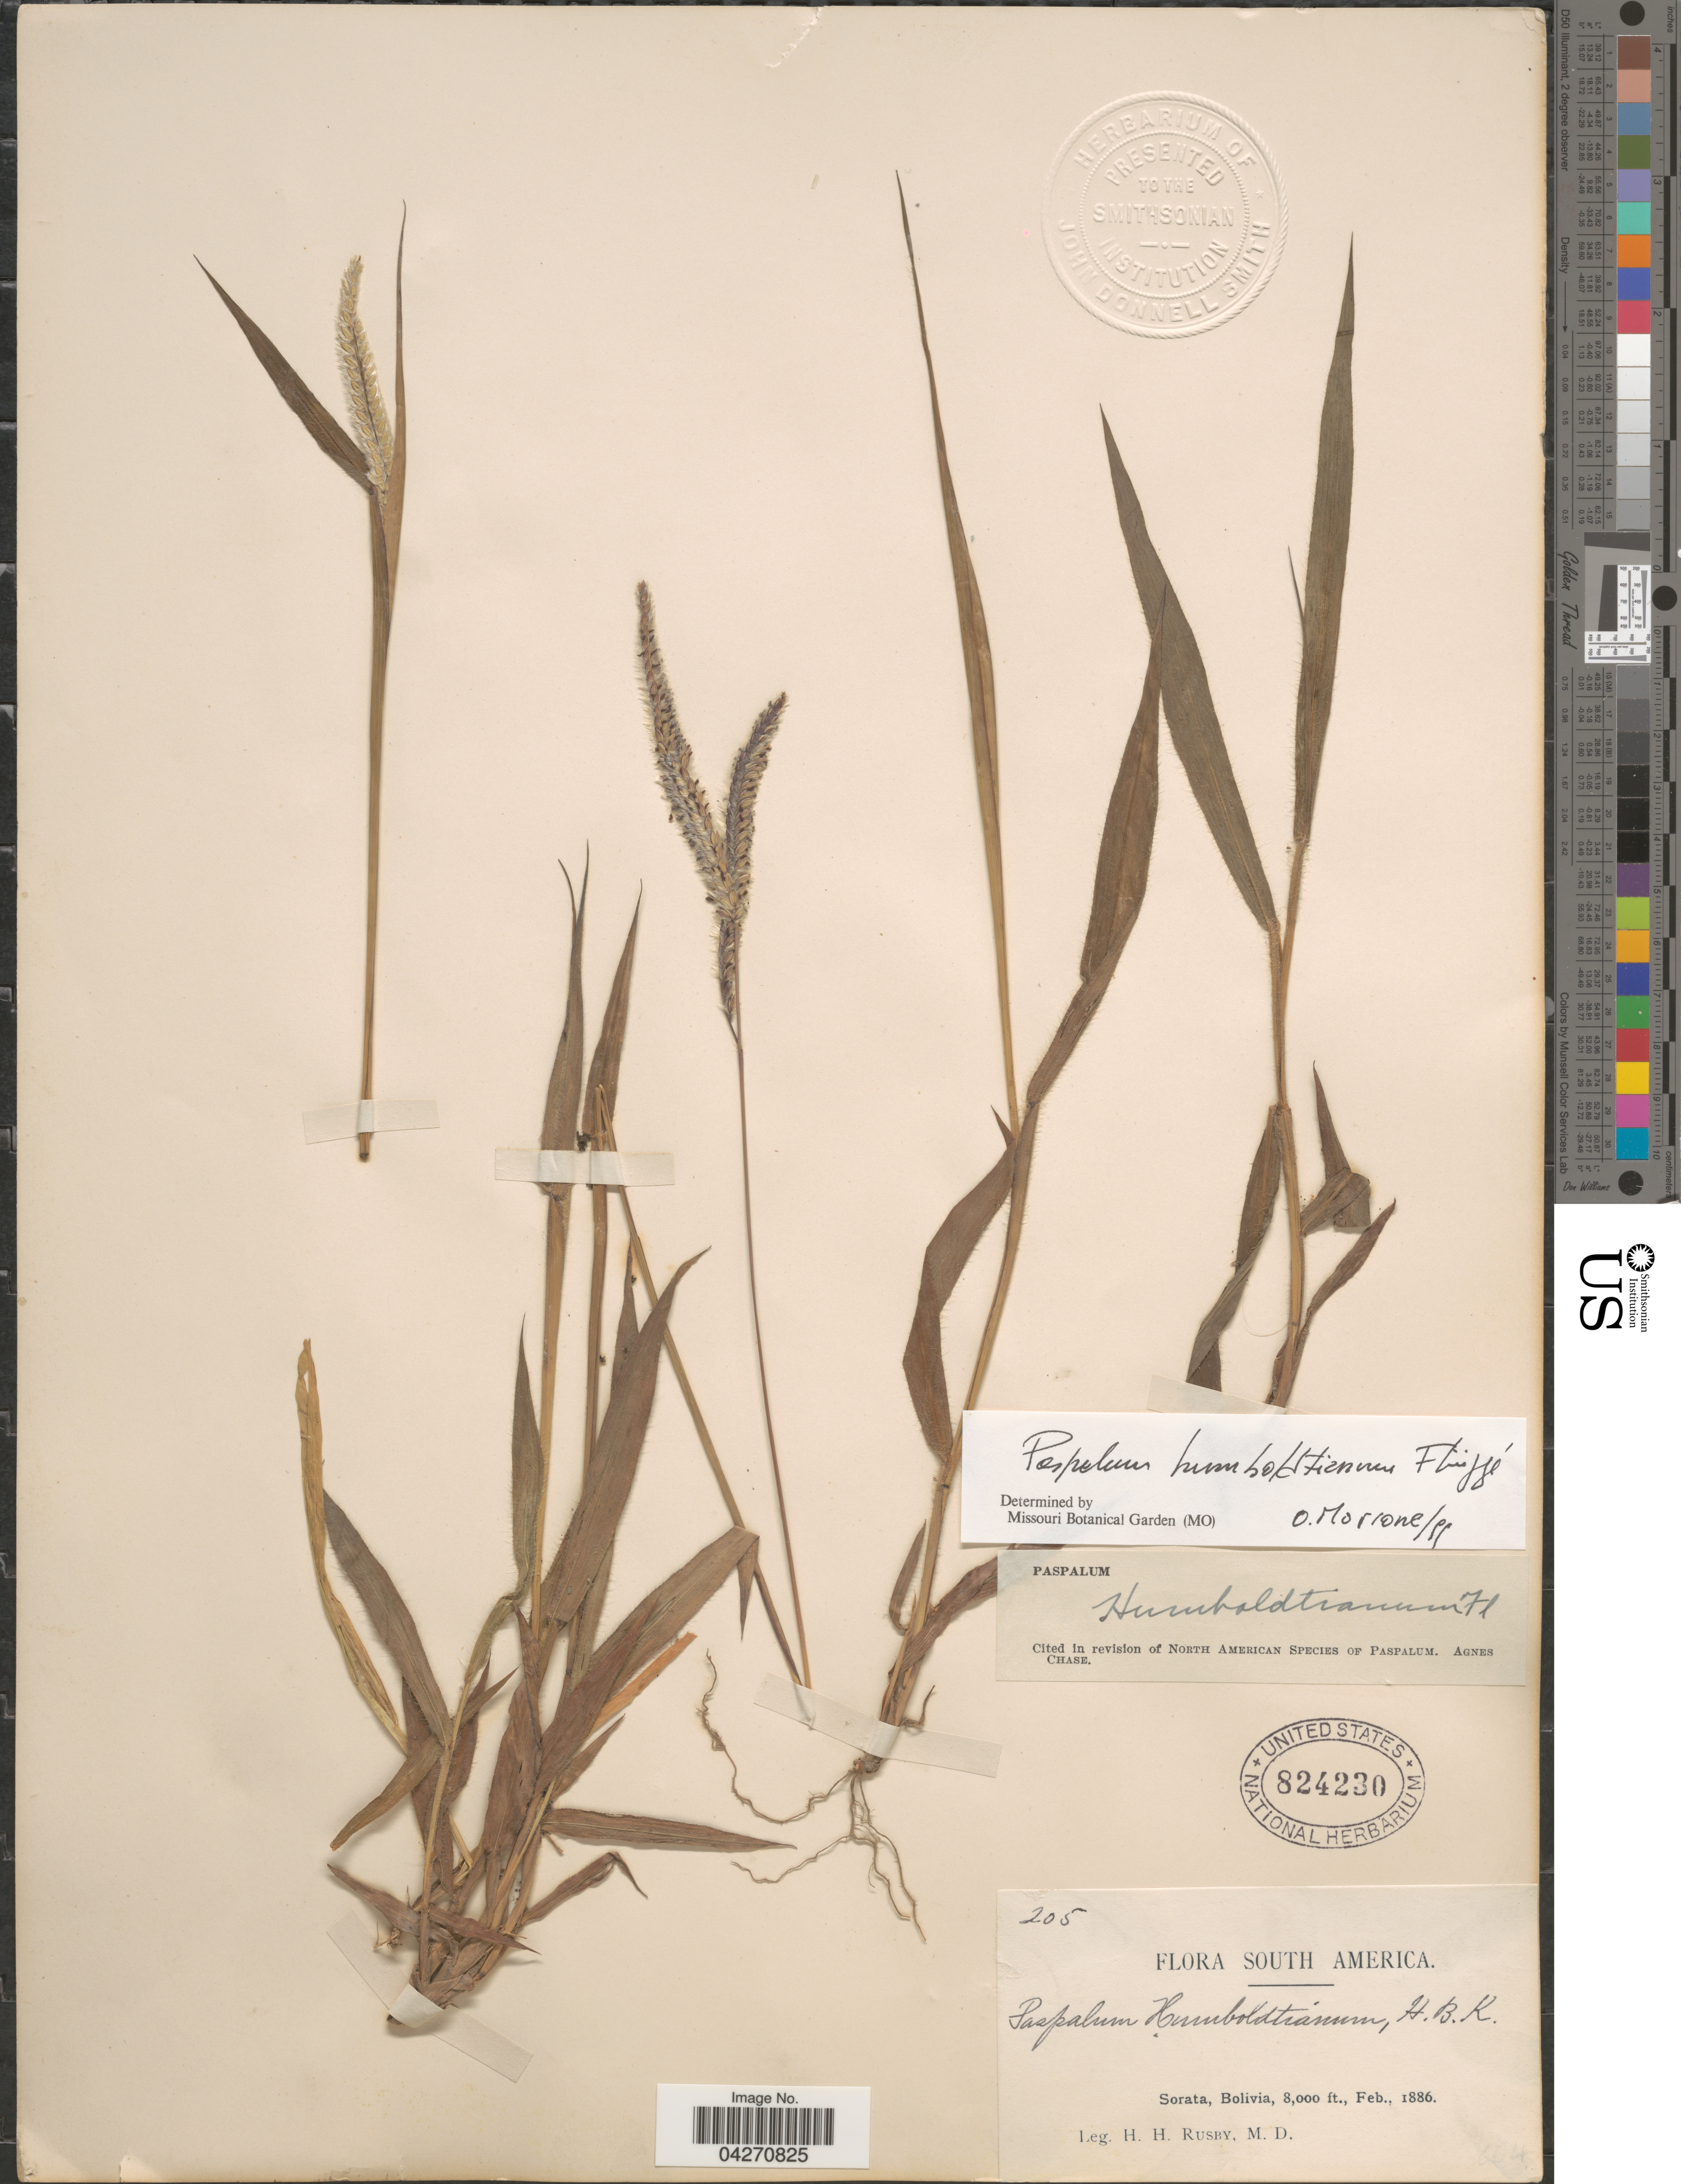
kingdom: Plantae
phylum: Tracheophyta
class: Liliopsida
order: Poales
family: Poaceae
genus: Paspalum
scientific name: Paspalum humboldtianum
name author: Flüggé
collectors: H. H. Rusby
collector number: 205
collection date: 1886-02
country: Bolivia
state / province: La Páz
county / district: Larecaja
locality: Sorata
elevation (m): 2438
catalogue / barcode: US 824230